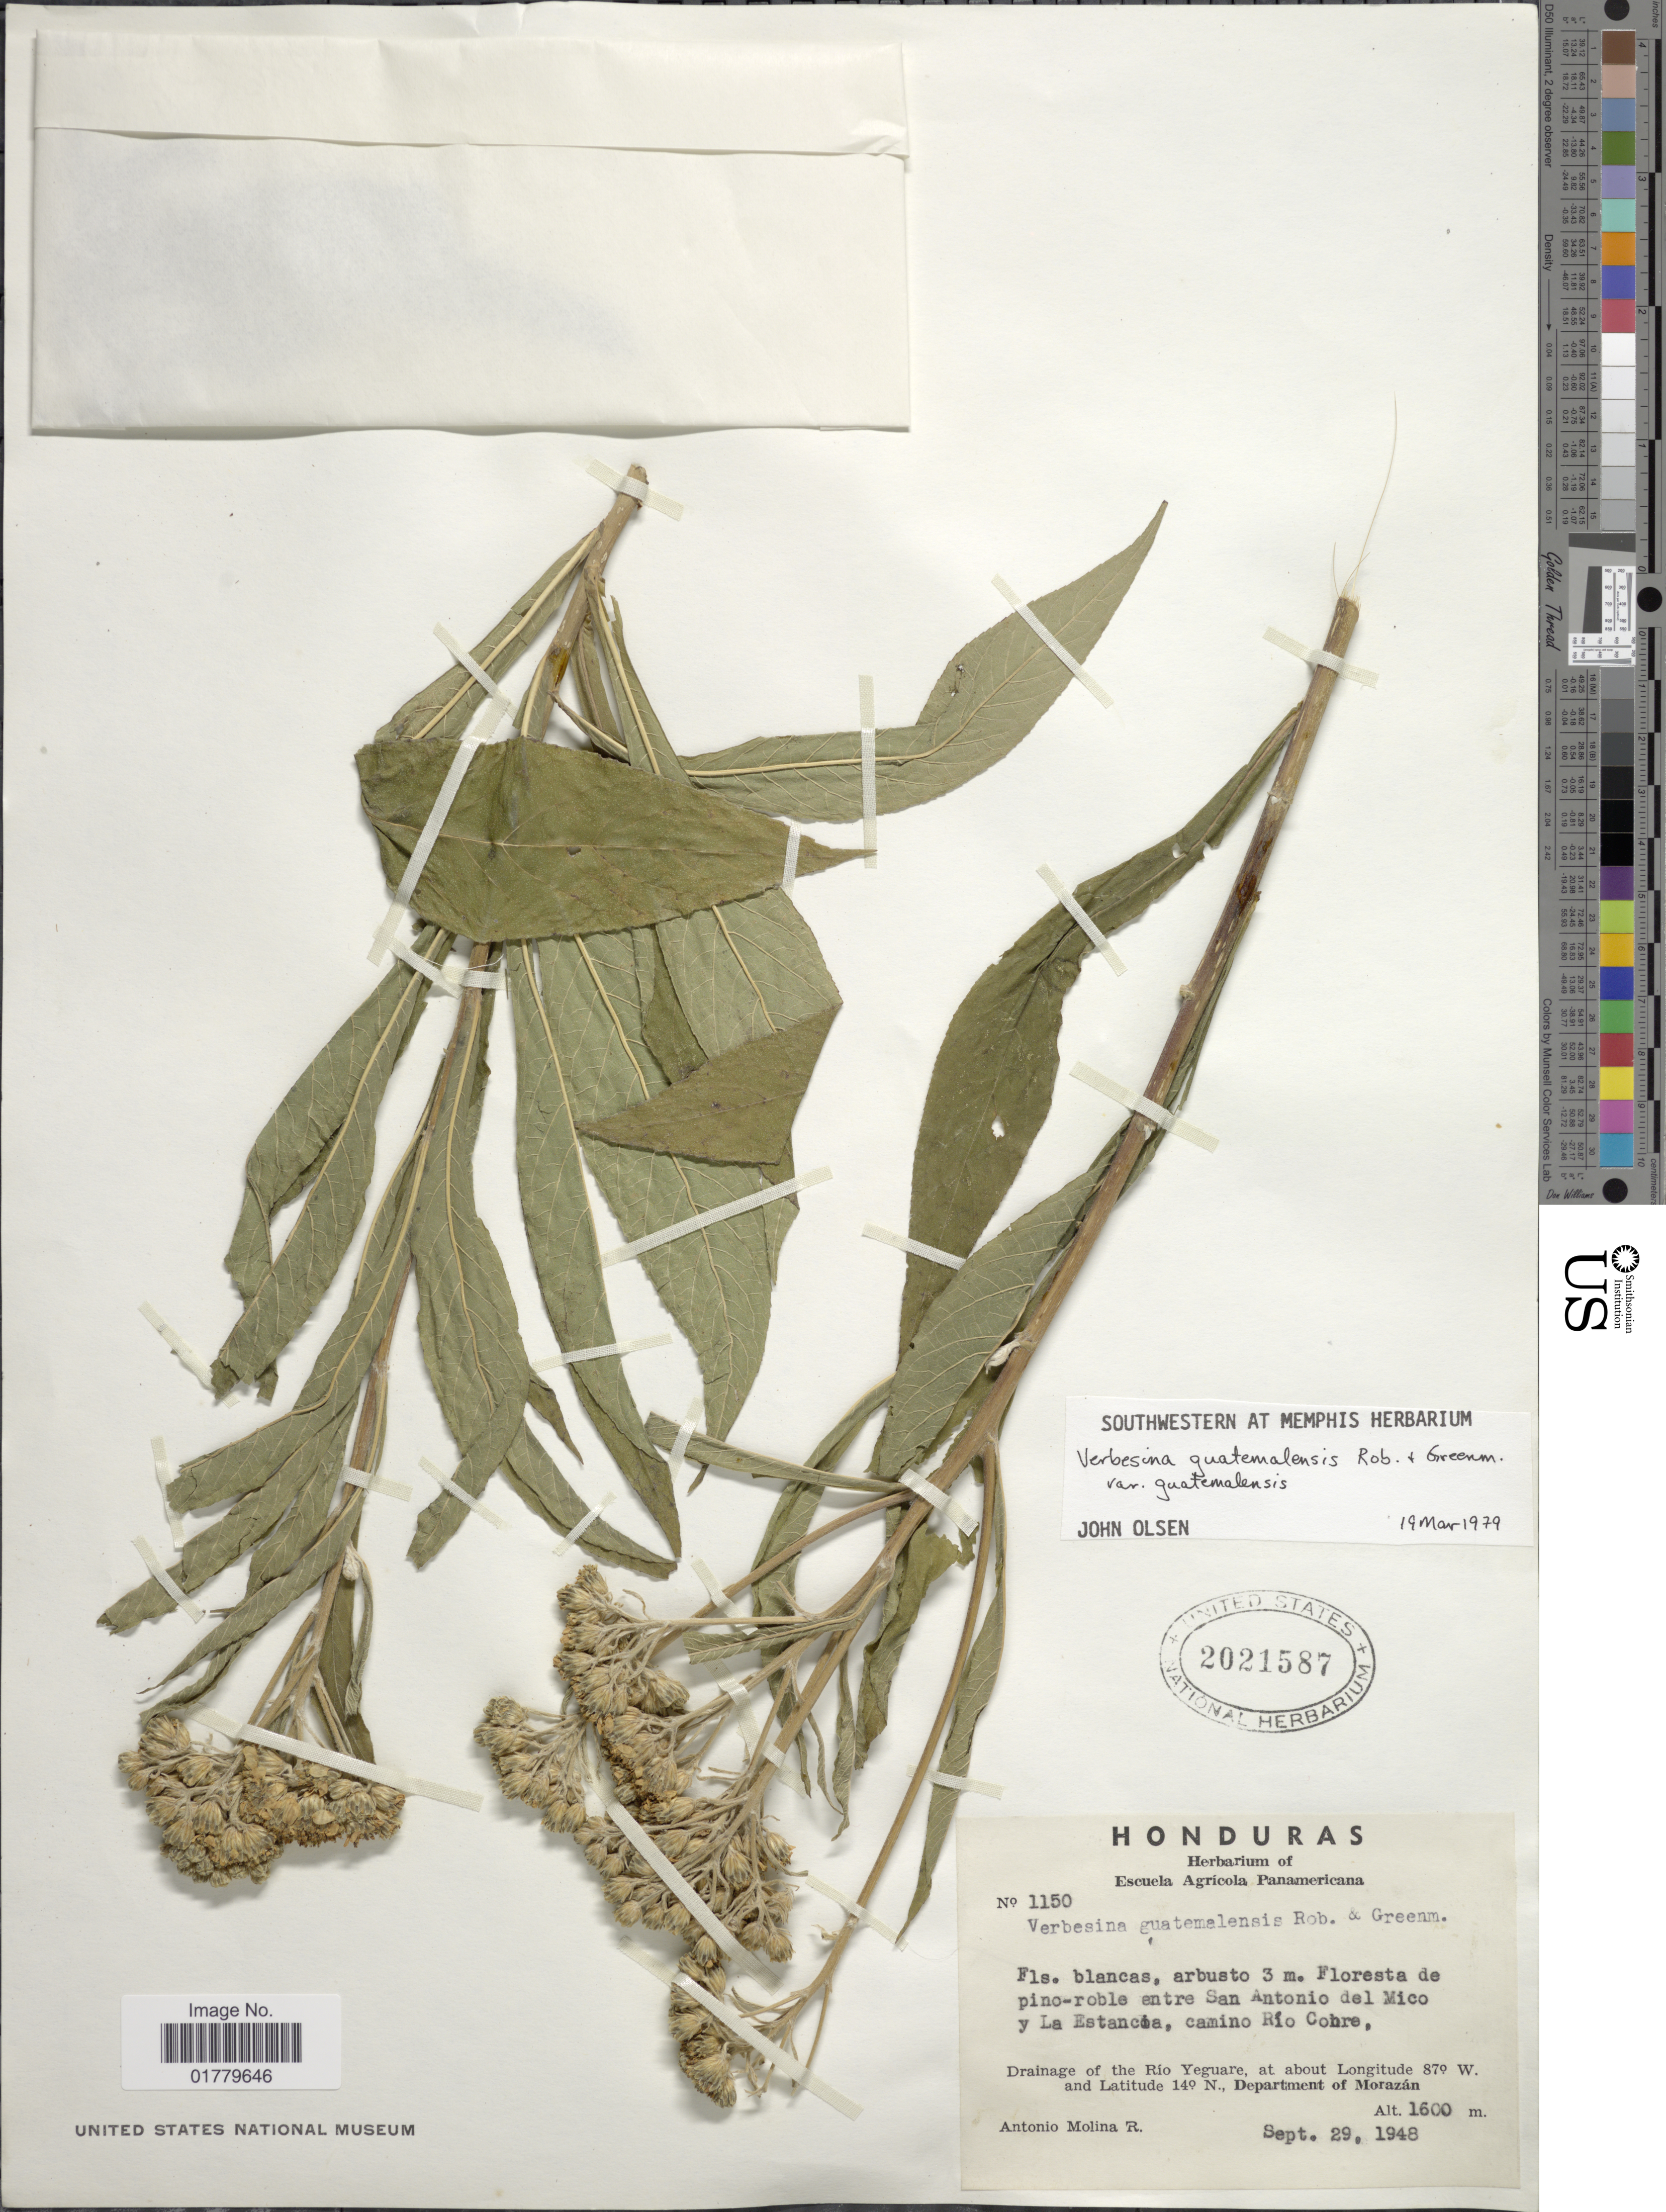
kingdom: Plantae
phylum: Tracheophyta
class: Magnoliopsida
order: Asterales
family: Asteraceae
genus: Verbesina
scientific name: Verbesina guatemalensis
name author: B.L. Rob. & Greenm.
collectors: A. Molina R.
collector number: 1150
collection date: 1948-09-29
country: Honduras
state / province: Fco. Morazán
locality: Floresta de pino-roble entre San Antonio del Mico y La Estancia, camino Río Cobre. Drainage of the Río Yeguare, Department of Morazán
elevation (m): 1600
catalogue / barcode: US 2021587